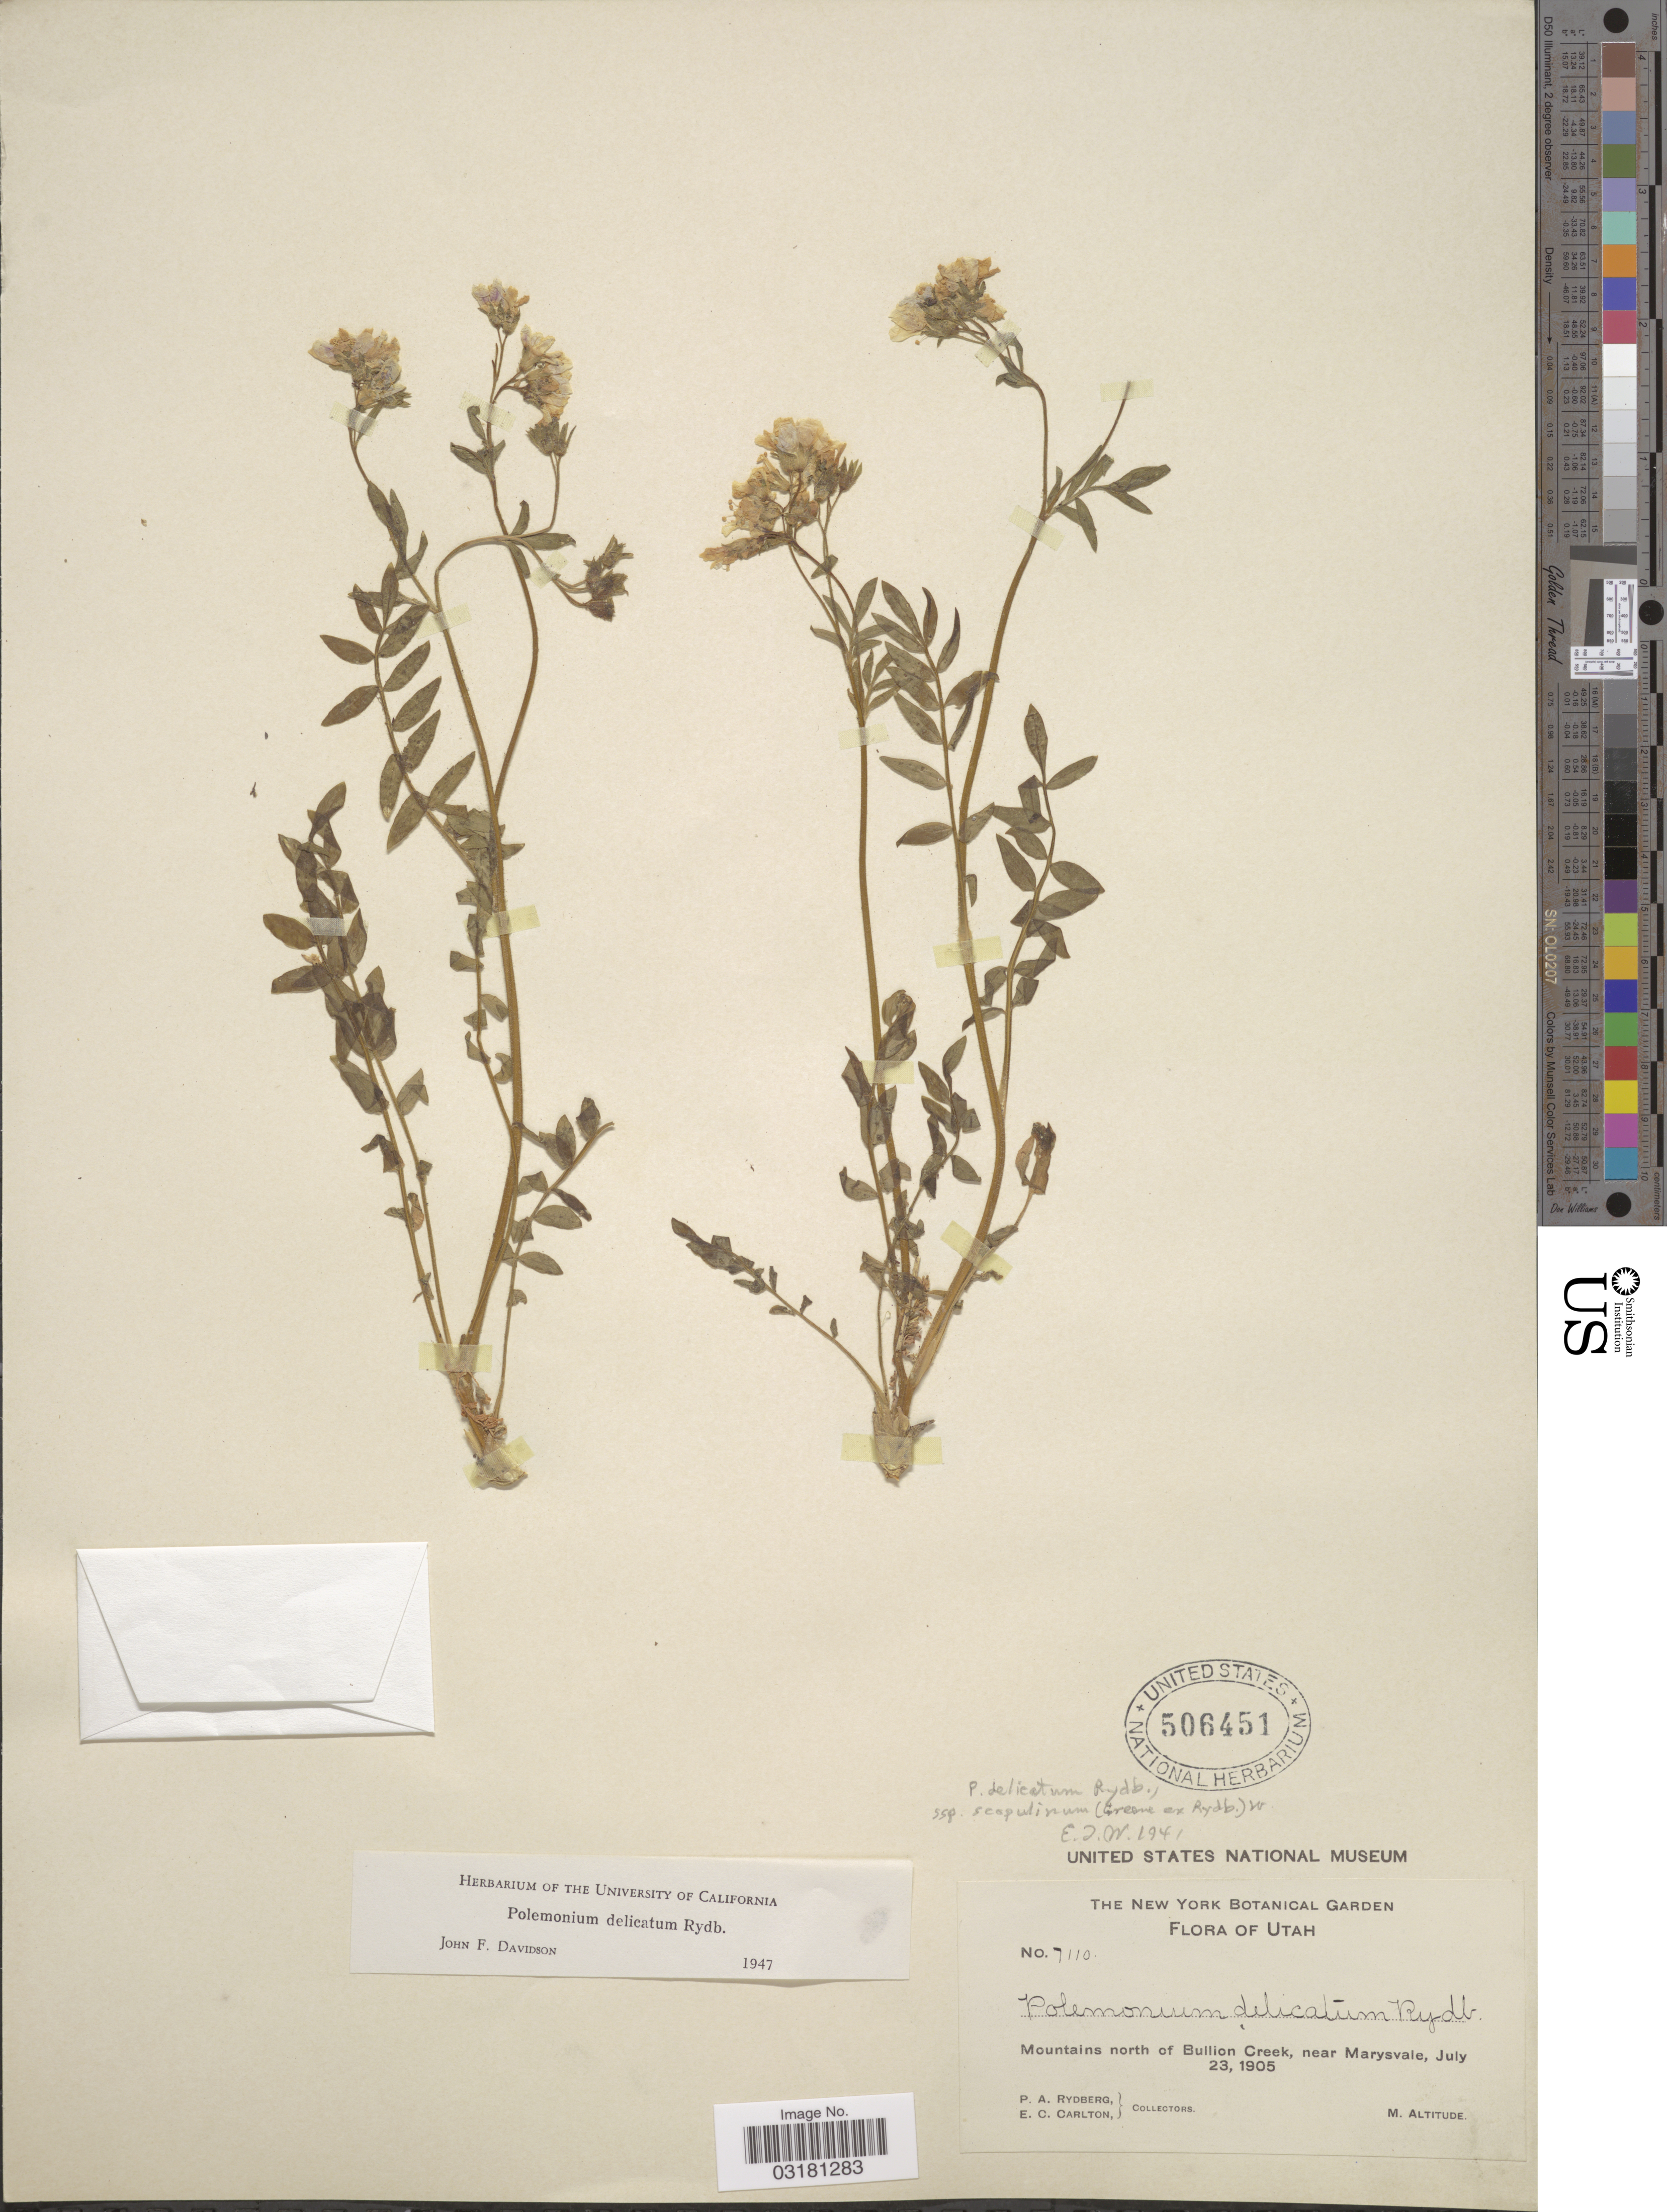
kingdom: Plantae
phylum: Tracheophyta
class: Magnoliopsida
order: Ericales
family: Polemoniaceae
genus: Polemonium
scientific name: Polemonium delicatum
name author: Rydb.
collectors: P. A. Rydberg & E. Carlton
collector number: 7110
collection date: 1905-07-23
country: United States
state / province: Utah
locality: Mountains north of Bullion Creek, near Marysvale.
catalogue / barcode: US 506451